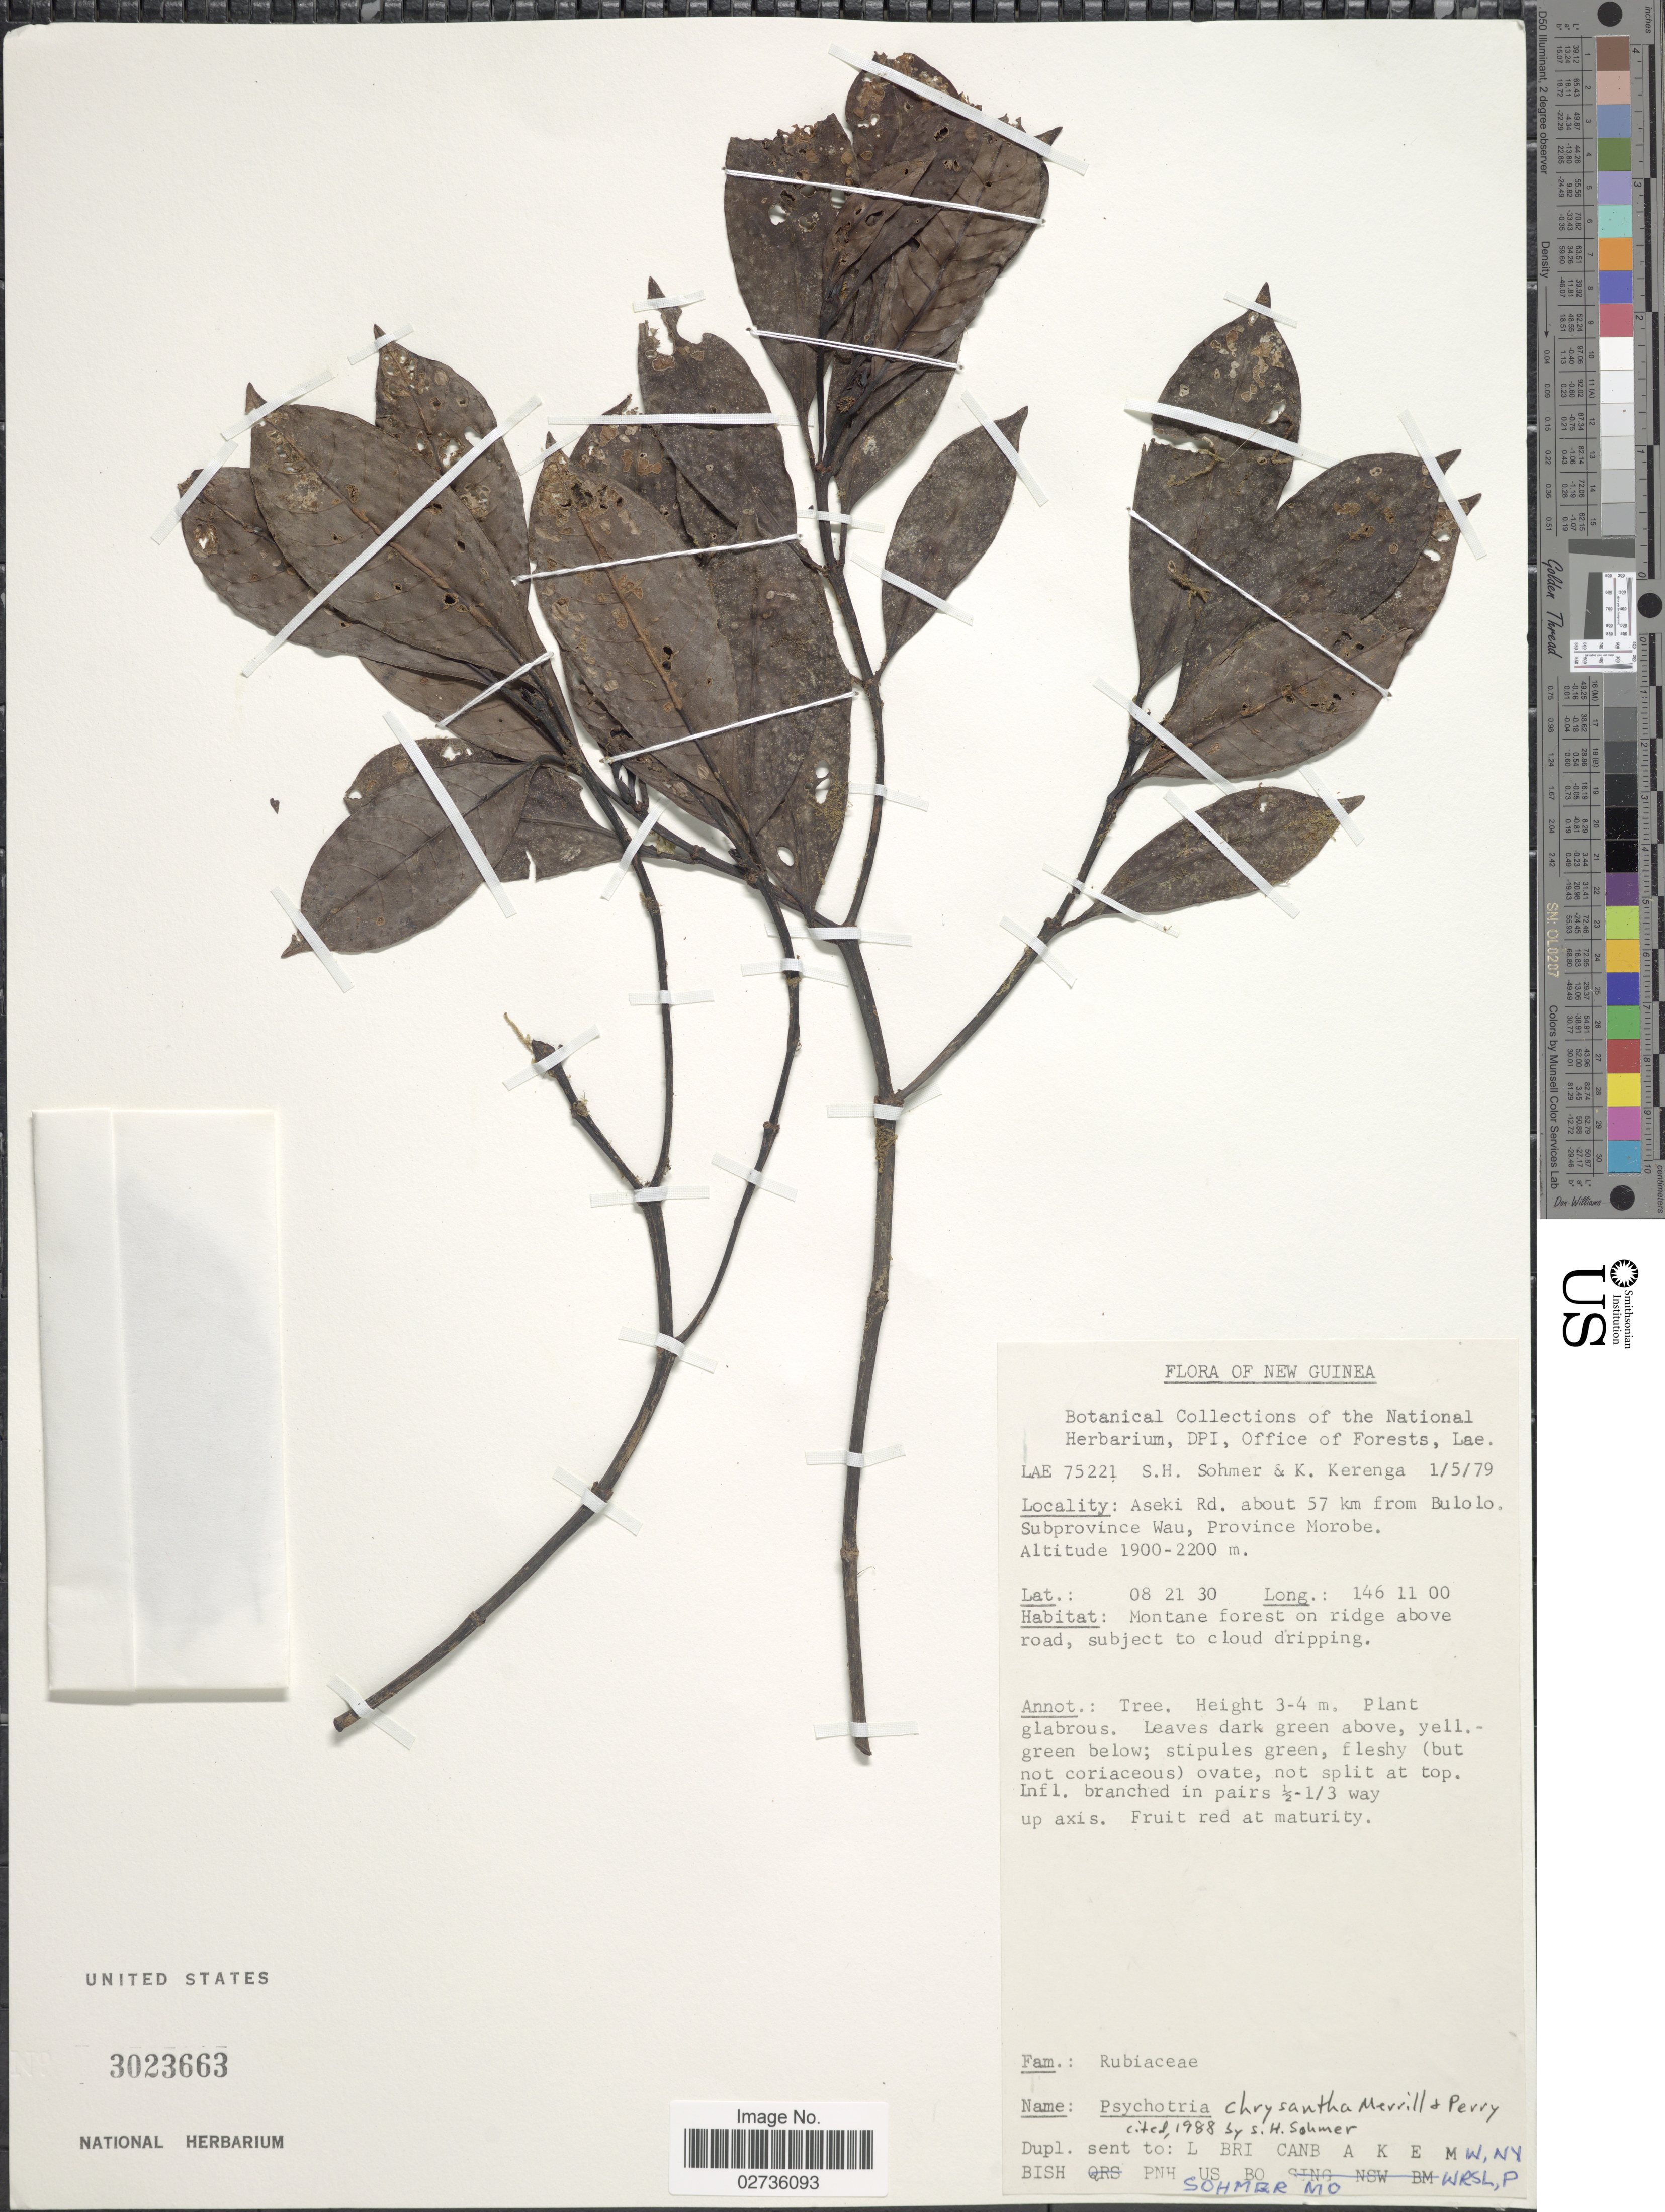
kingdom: Plantae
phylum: Tracheophyta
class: Magnoliopsida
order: Gentianales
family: Rubiaceae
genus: Psychotria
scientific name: Psychotria chrysantha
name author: Merr. & L.M. Perry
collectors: S. H. Sohmer & K. Kerenga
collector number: LAE75221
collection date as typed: Transcribed d/m/y: 1/5/79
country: Papua New Guinea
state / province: Morobe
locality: New Guinea. Aseki Rd. about 57 km from Bulolo. Subprovince Wau.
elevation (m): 1900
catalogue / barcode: US 3023663